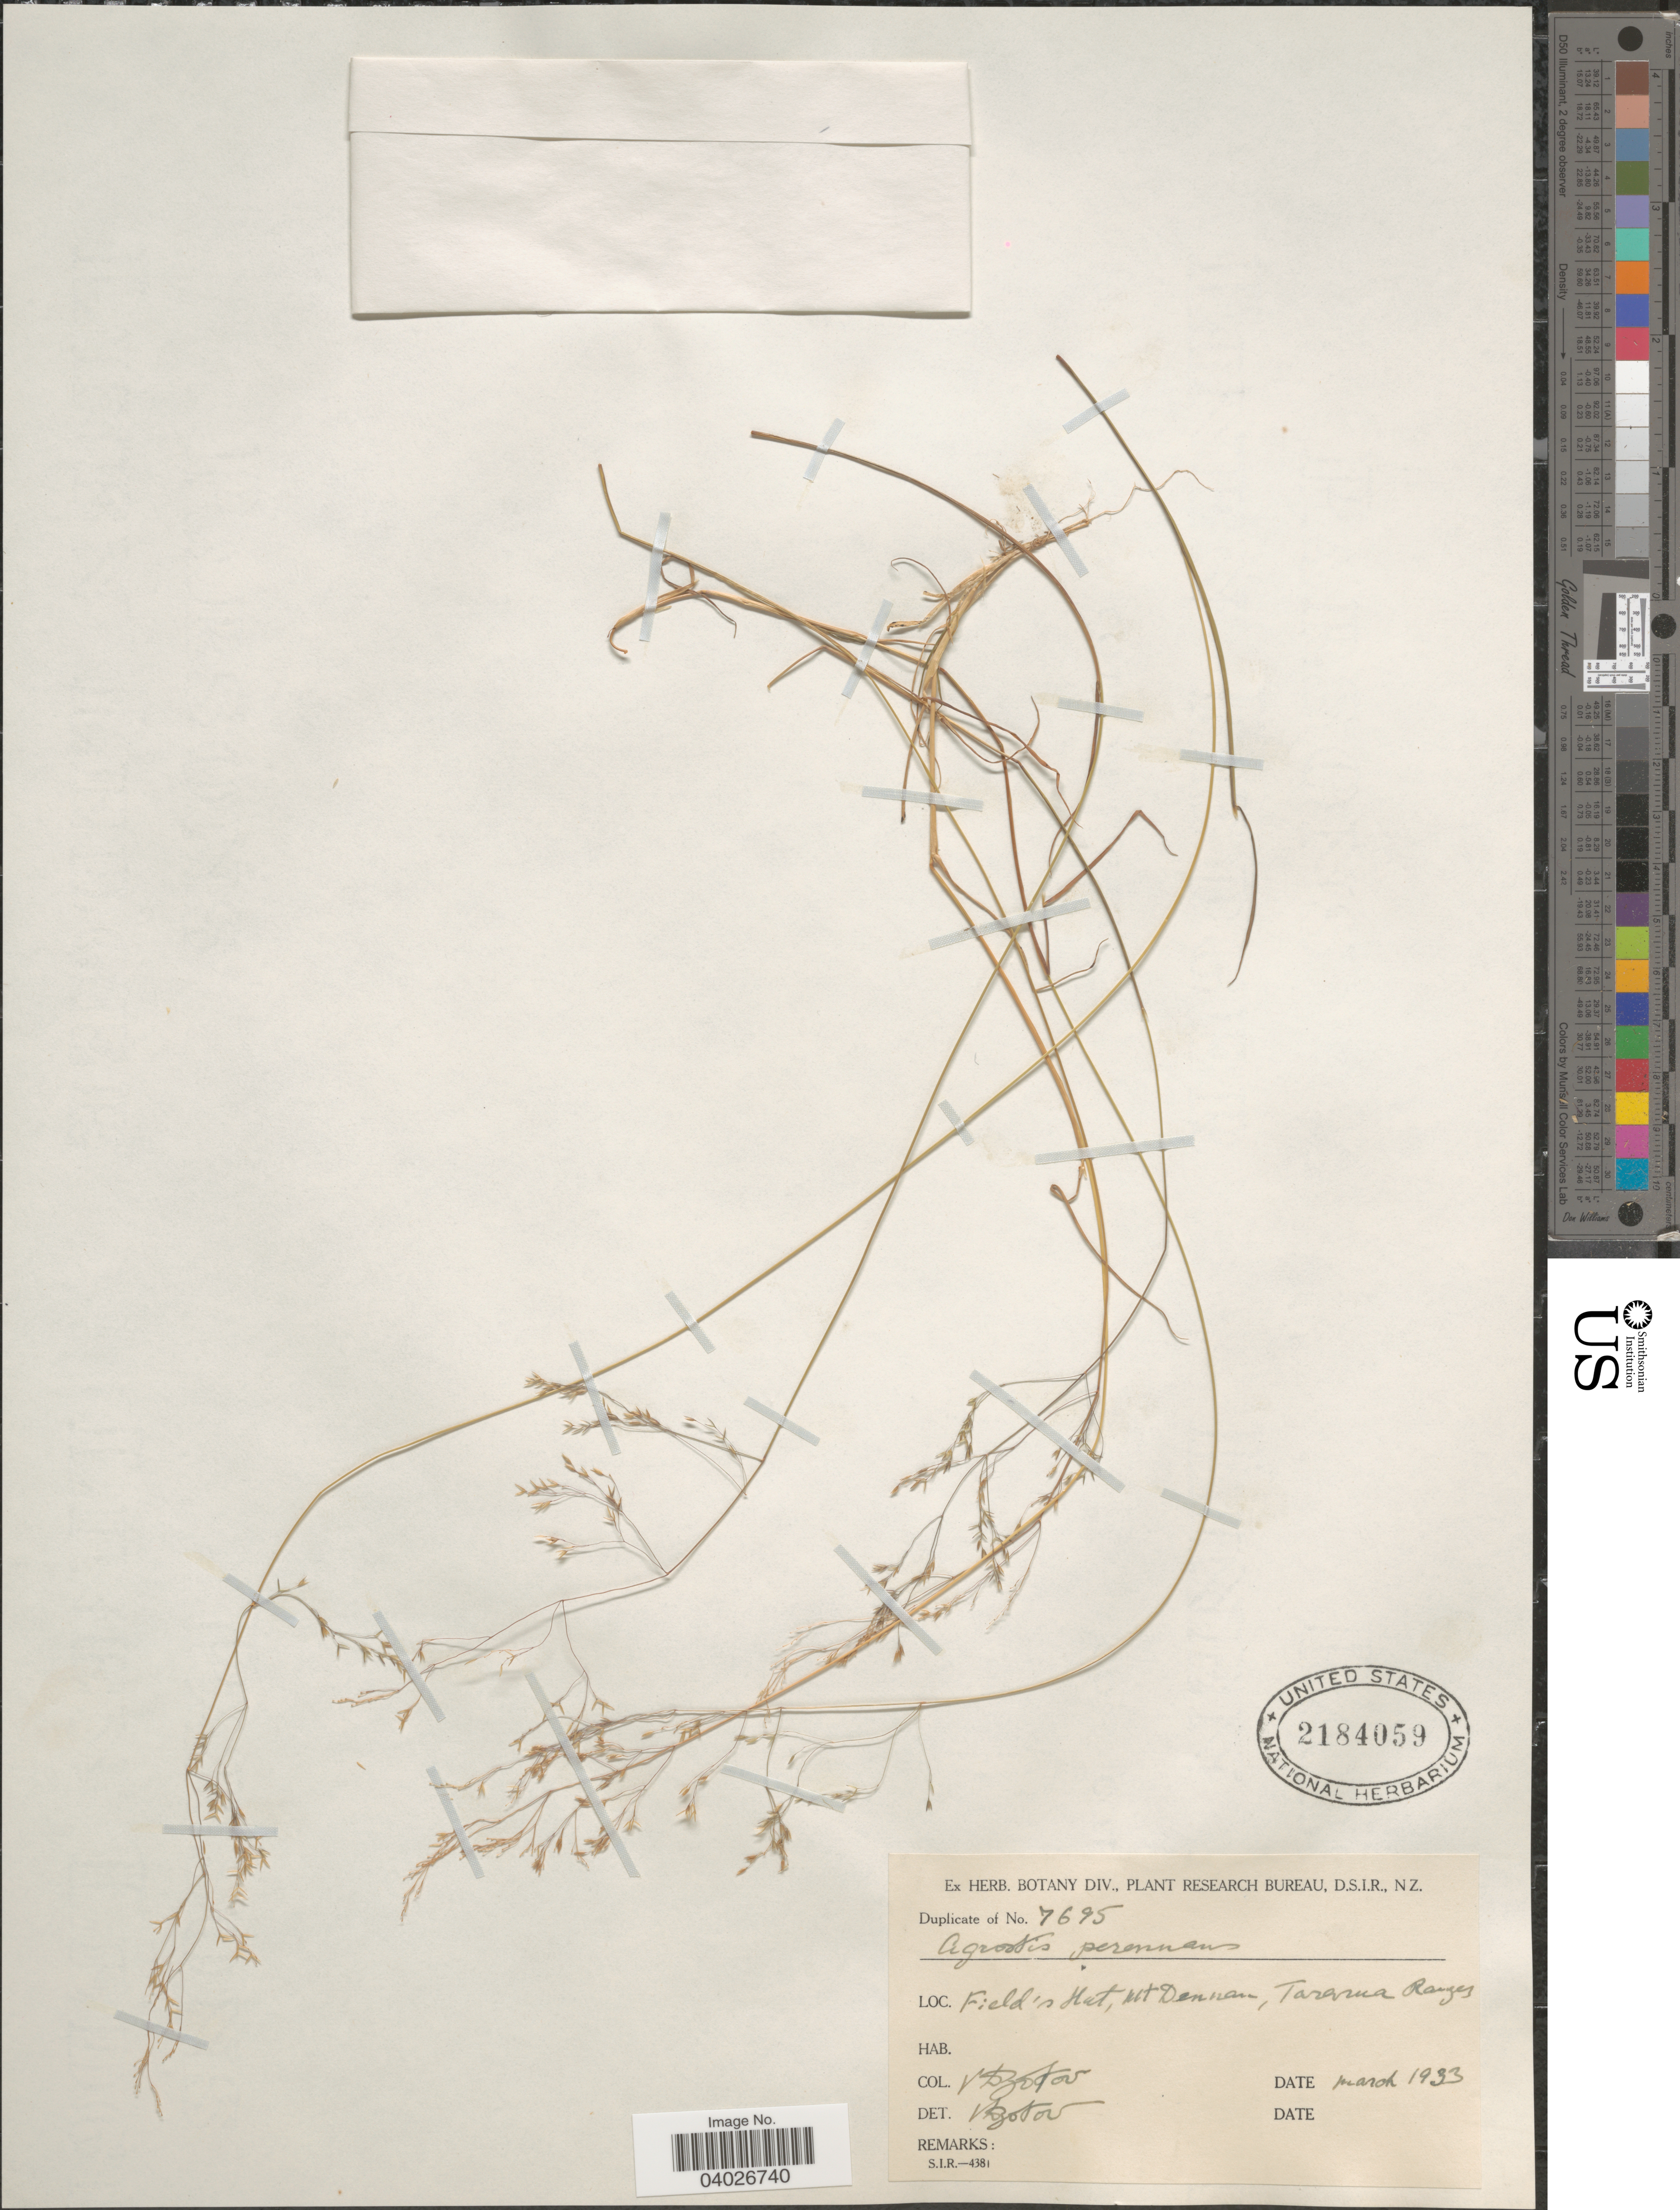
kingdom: Plantae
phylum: Tracheophyta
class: Liliopsida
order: Poales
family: Poaceae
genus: Agrostis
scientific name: Agrostis perennans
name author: (Walter) Tuck.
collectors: V. Zotov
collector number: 7695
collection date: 1933-03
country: New Zealand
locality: Field's Hut, Mt. Dennan, Tararua Ranges.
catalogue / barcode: US 2184059